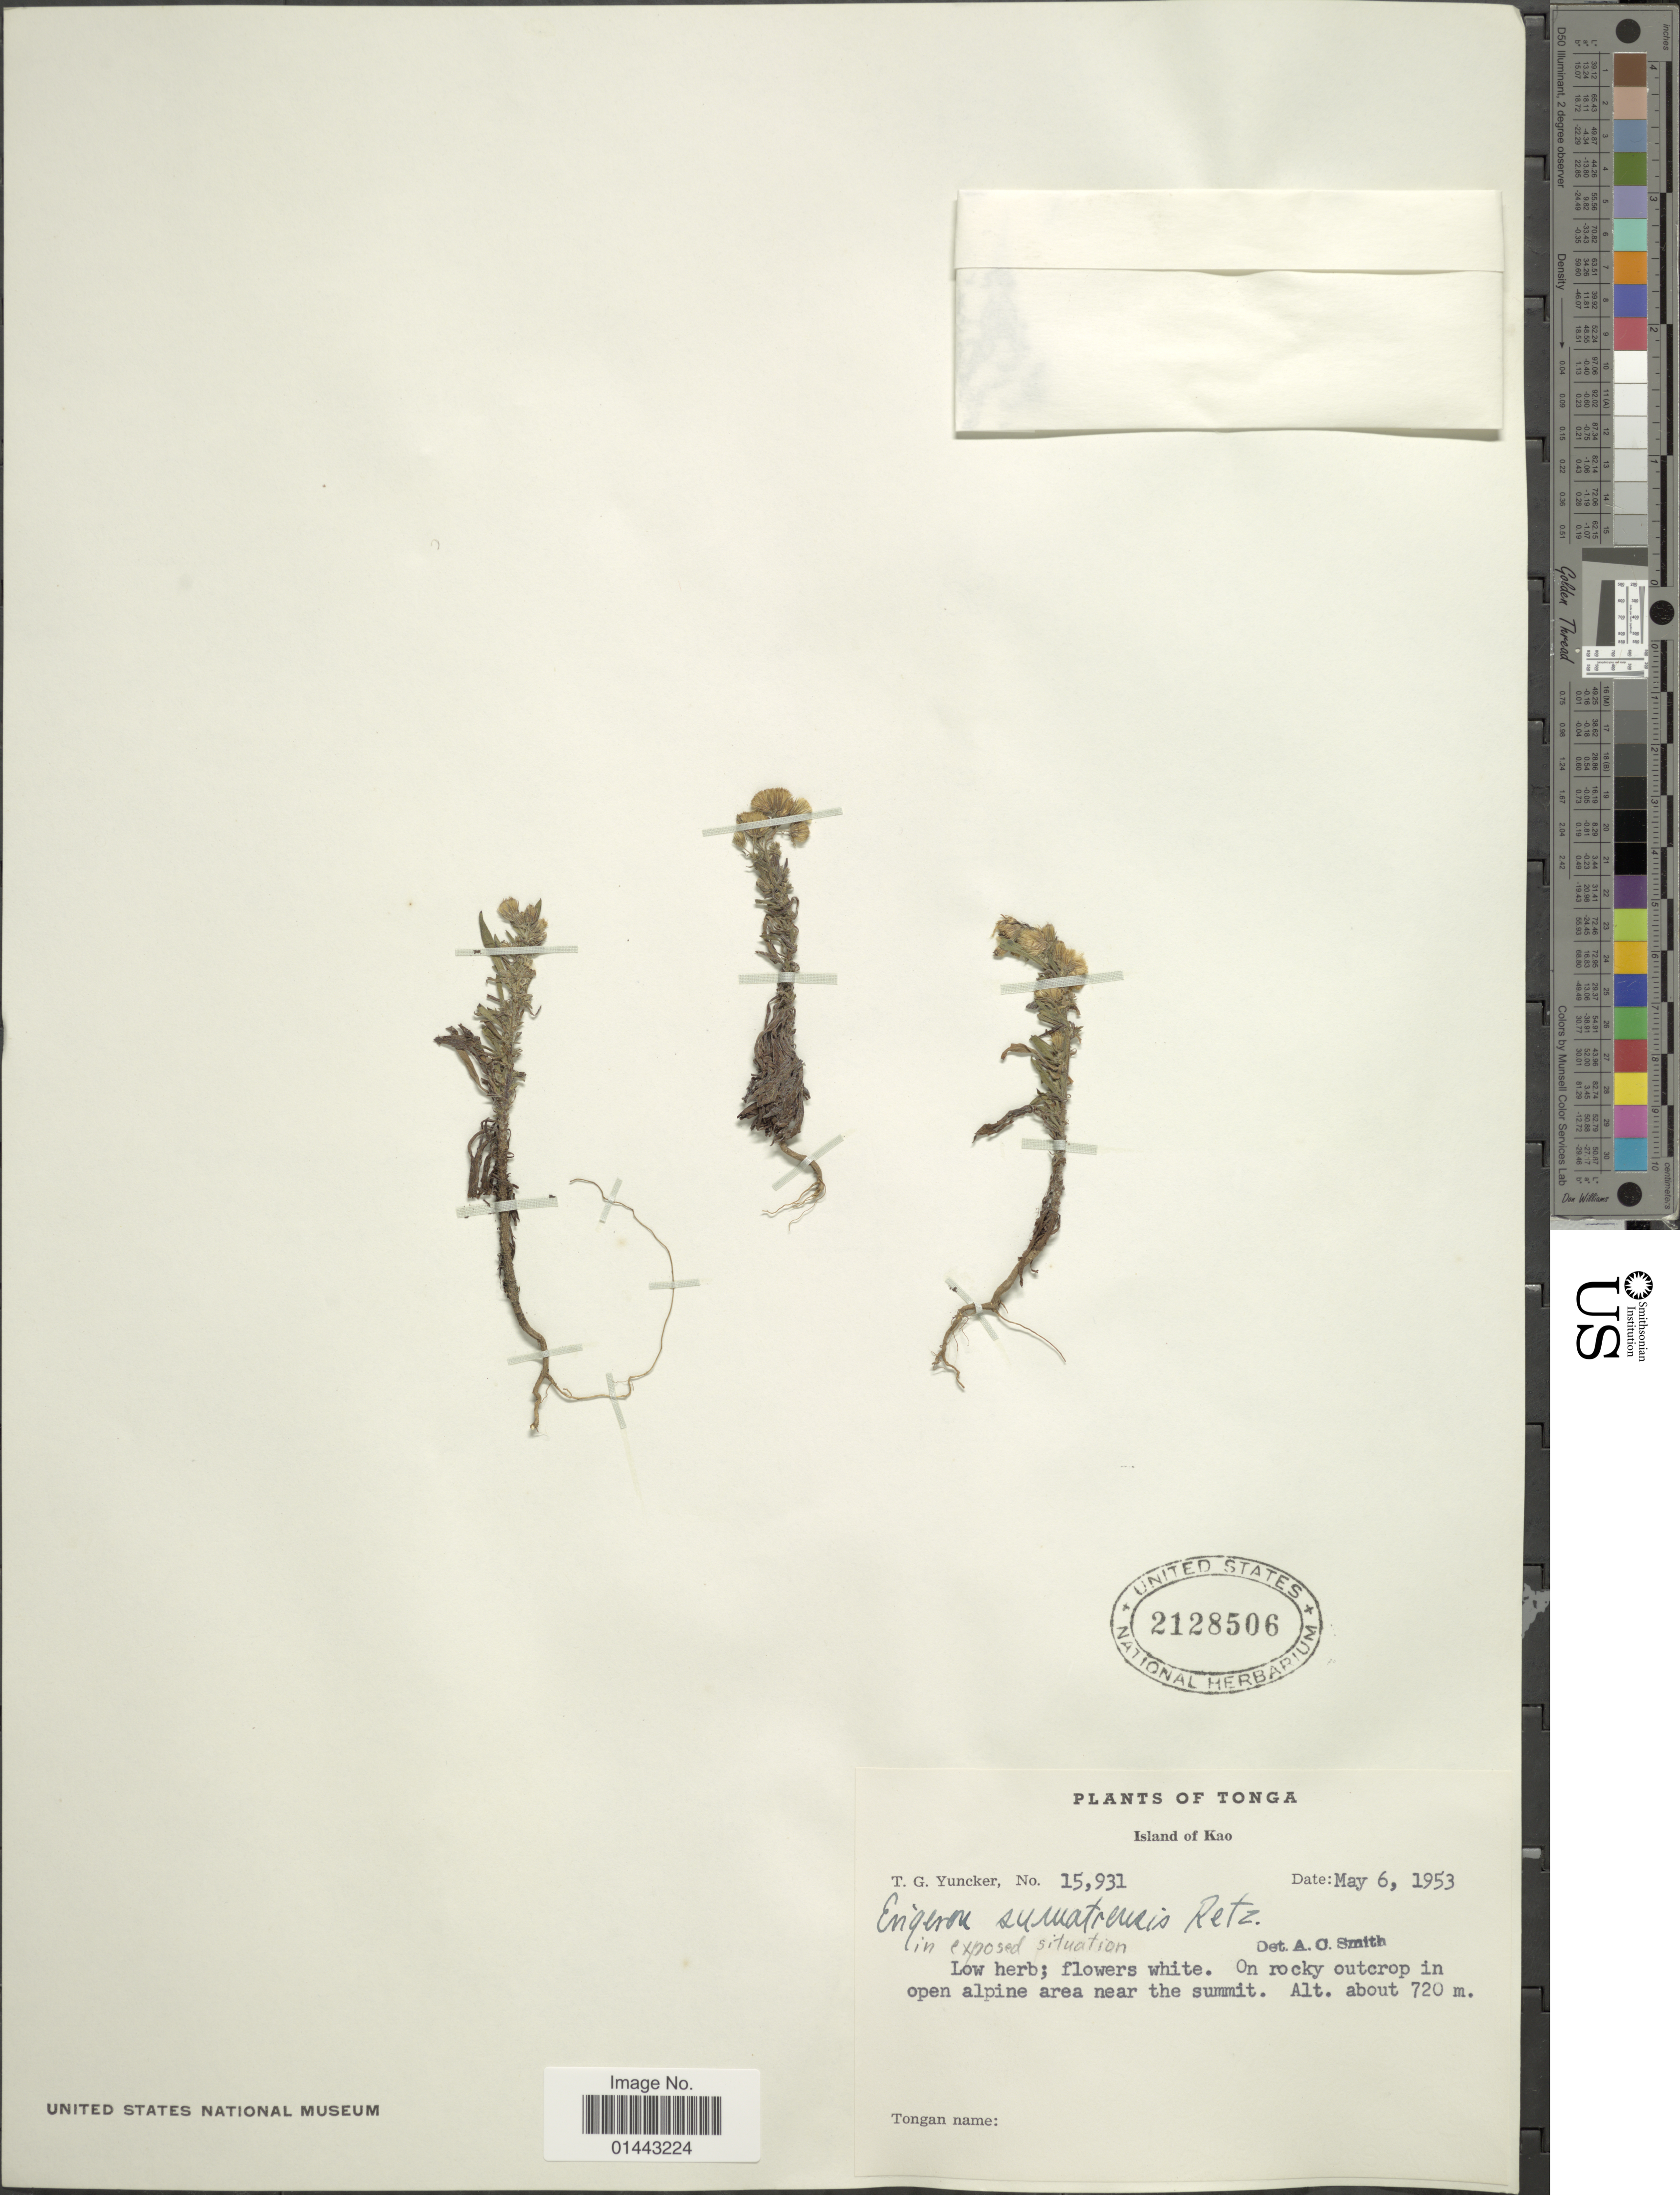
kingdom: Plantae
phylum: Tracheophyta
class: Magnoliopsida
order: Asterales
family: Asteraceae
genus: Erigeron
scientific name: Erigeron sumatrensis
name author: Retz.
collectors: T. G. Yuncker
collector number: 15931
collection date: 1953-05-06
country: Tonga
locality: Kao, in exposed situation, on rocky outcrop in open alpine area near the summit.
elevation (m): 720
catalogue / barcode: US 2128506